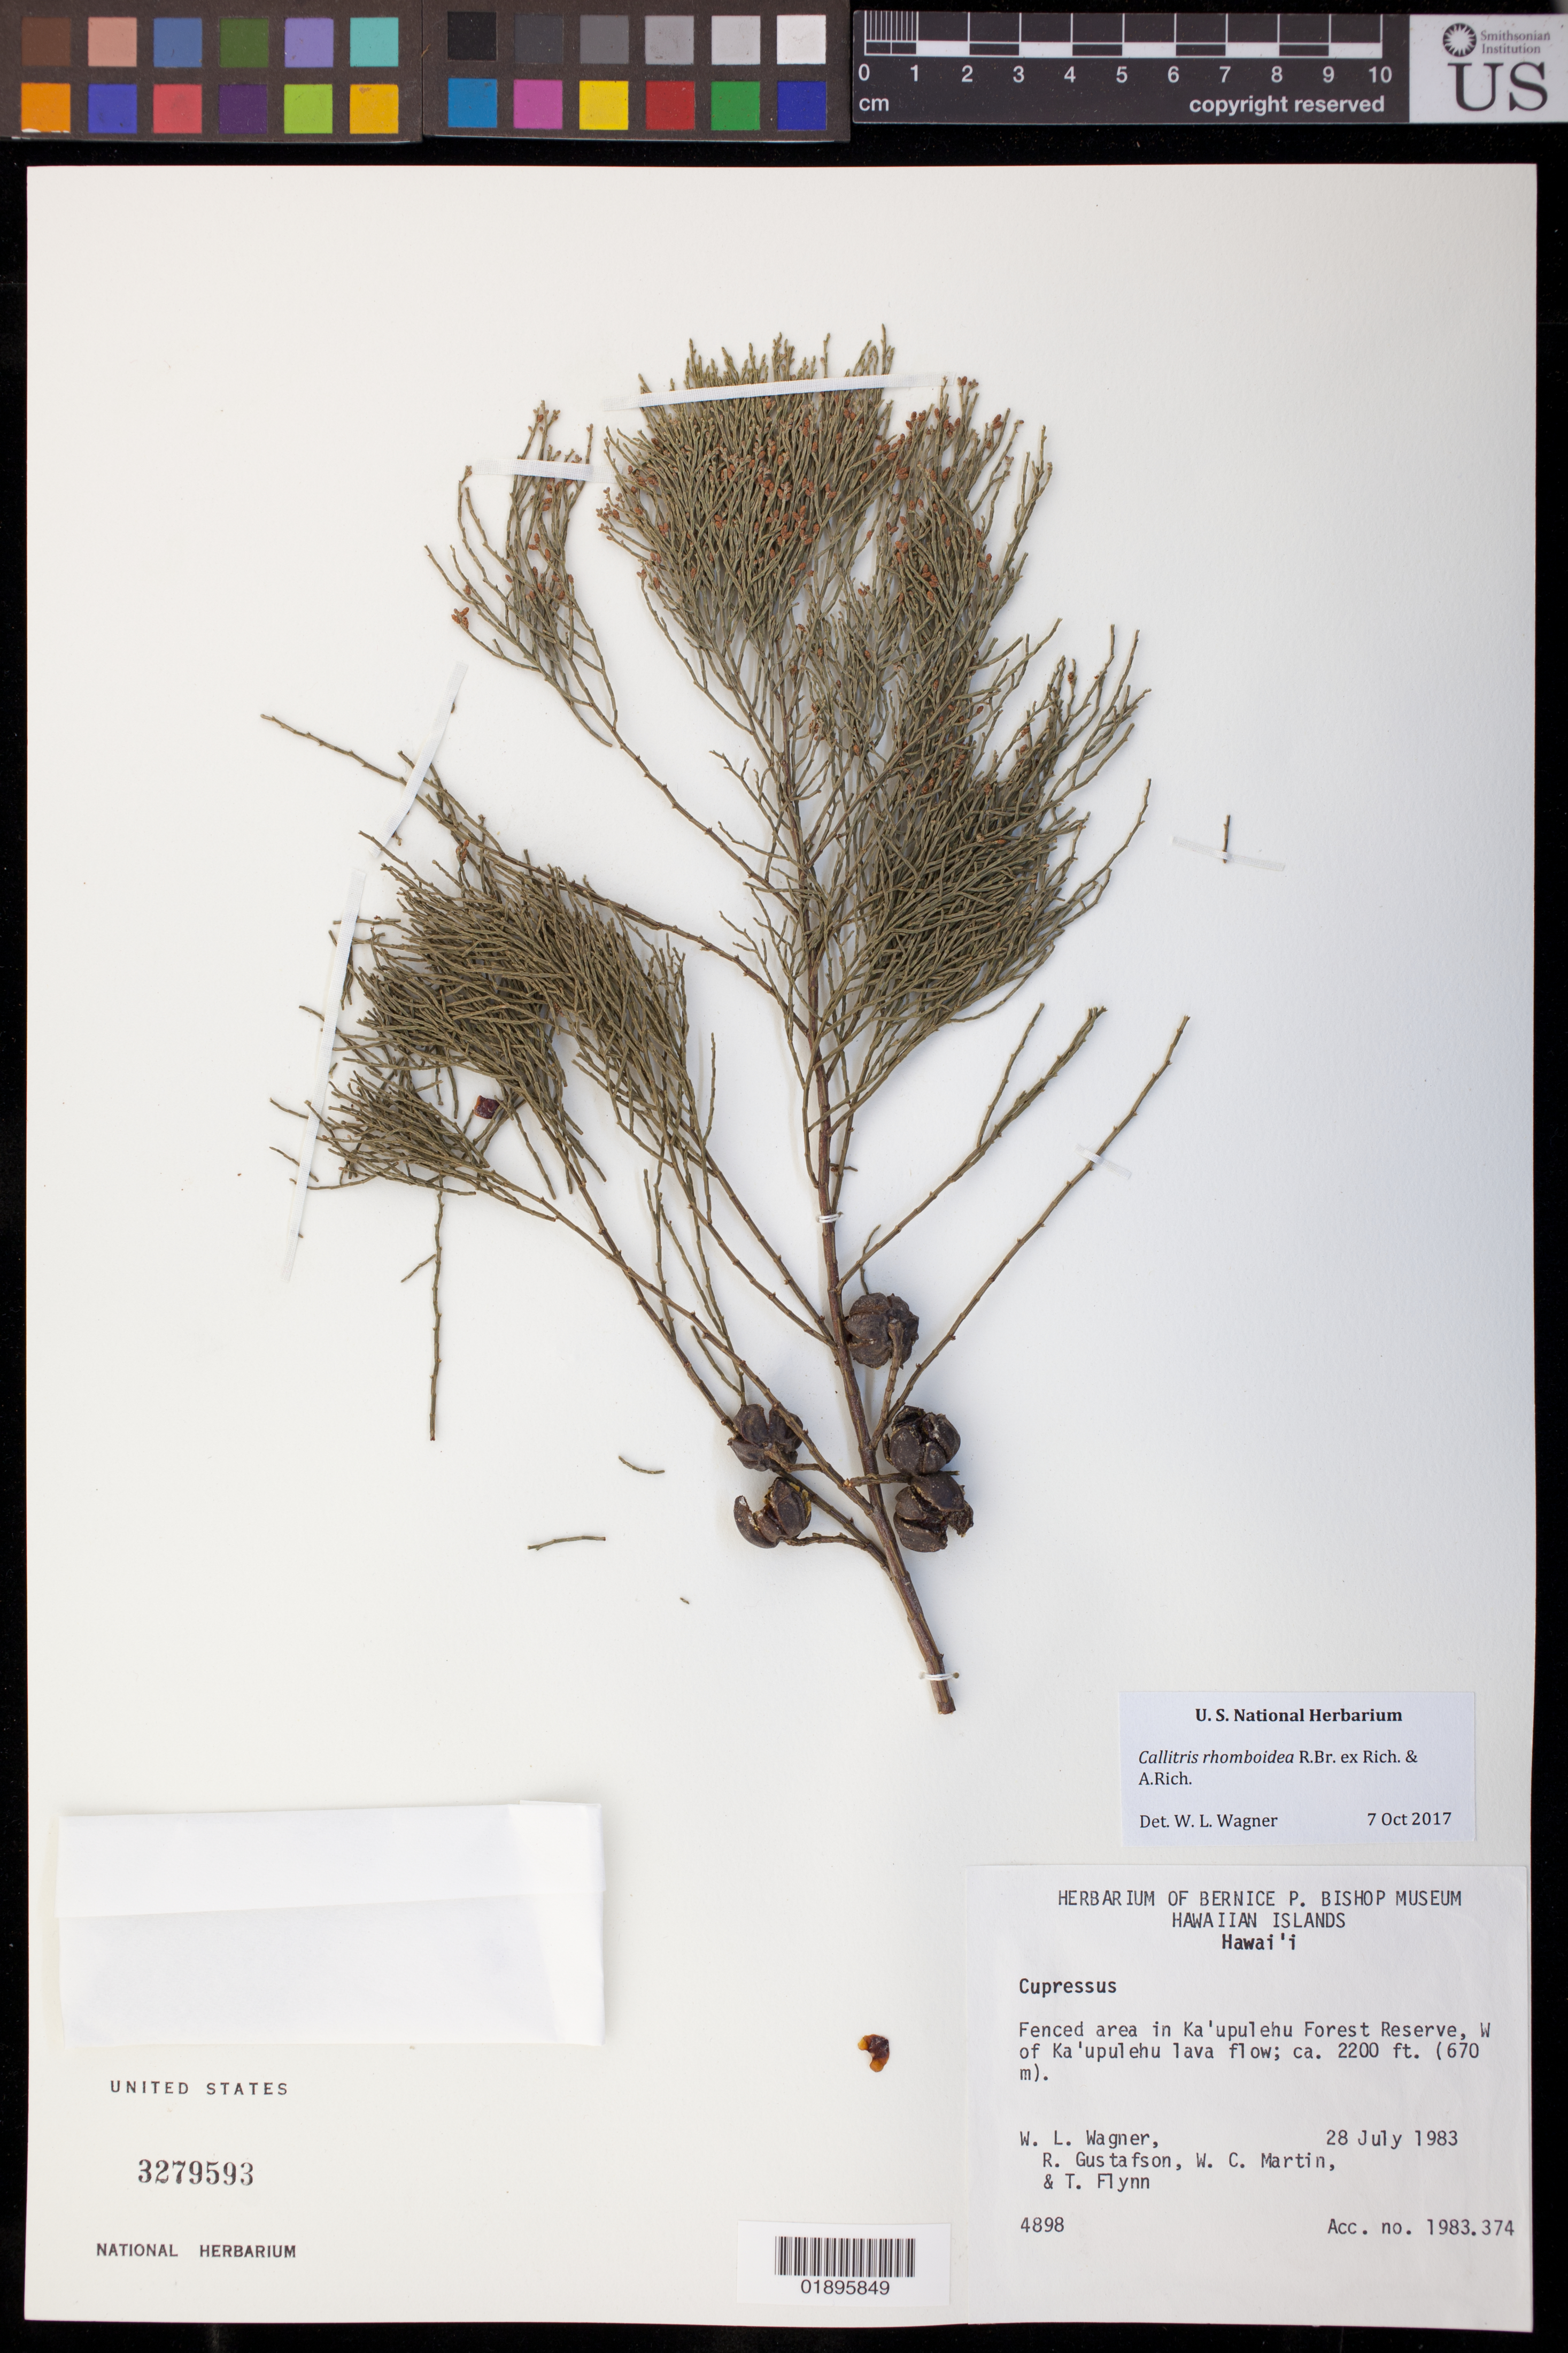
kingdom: Plantae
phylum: Tracheophyta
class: Pinopsida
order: Pinales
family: Cupressaceae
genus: Callitris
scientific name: Callitris rhomboidea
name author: R. Br. ex Rich. & A. Rich.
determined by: Wagner, W. L., (BOT), Smithsonian Institution - National Museum of Natural History (UNITED STATES)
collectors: W. L. Wagner, R. Gustafson, W. C. Martin & T. W. Flynn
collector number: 4898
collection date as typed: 28 Jul 1983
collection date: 1983-07-28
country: United States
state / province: Hawaii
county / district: Hawaii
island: Hawaii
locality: In Ka'upulehu Forest Reserve, W of Ka'upulehu lava flow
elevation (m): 670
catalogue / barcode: US 3279593